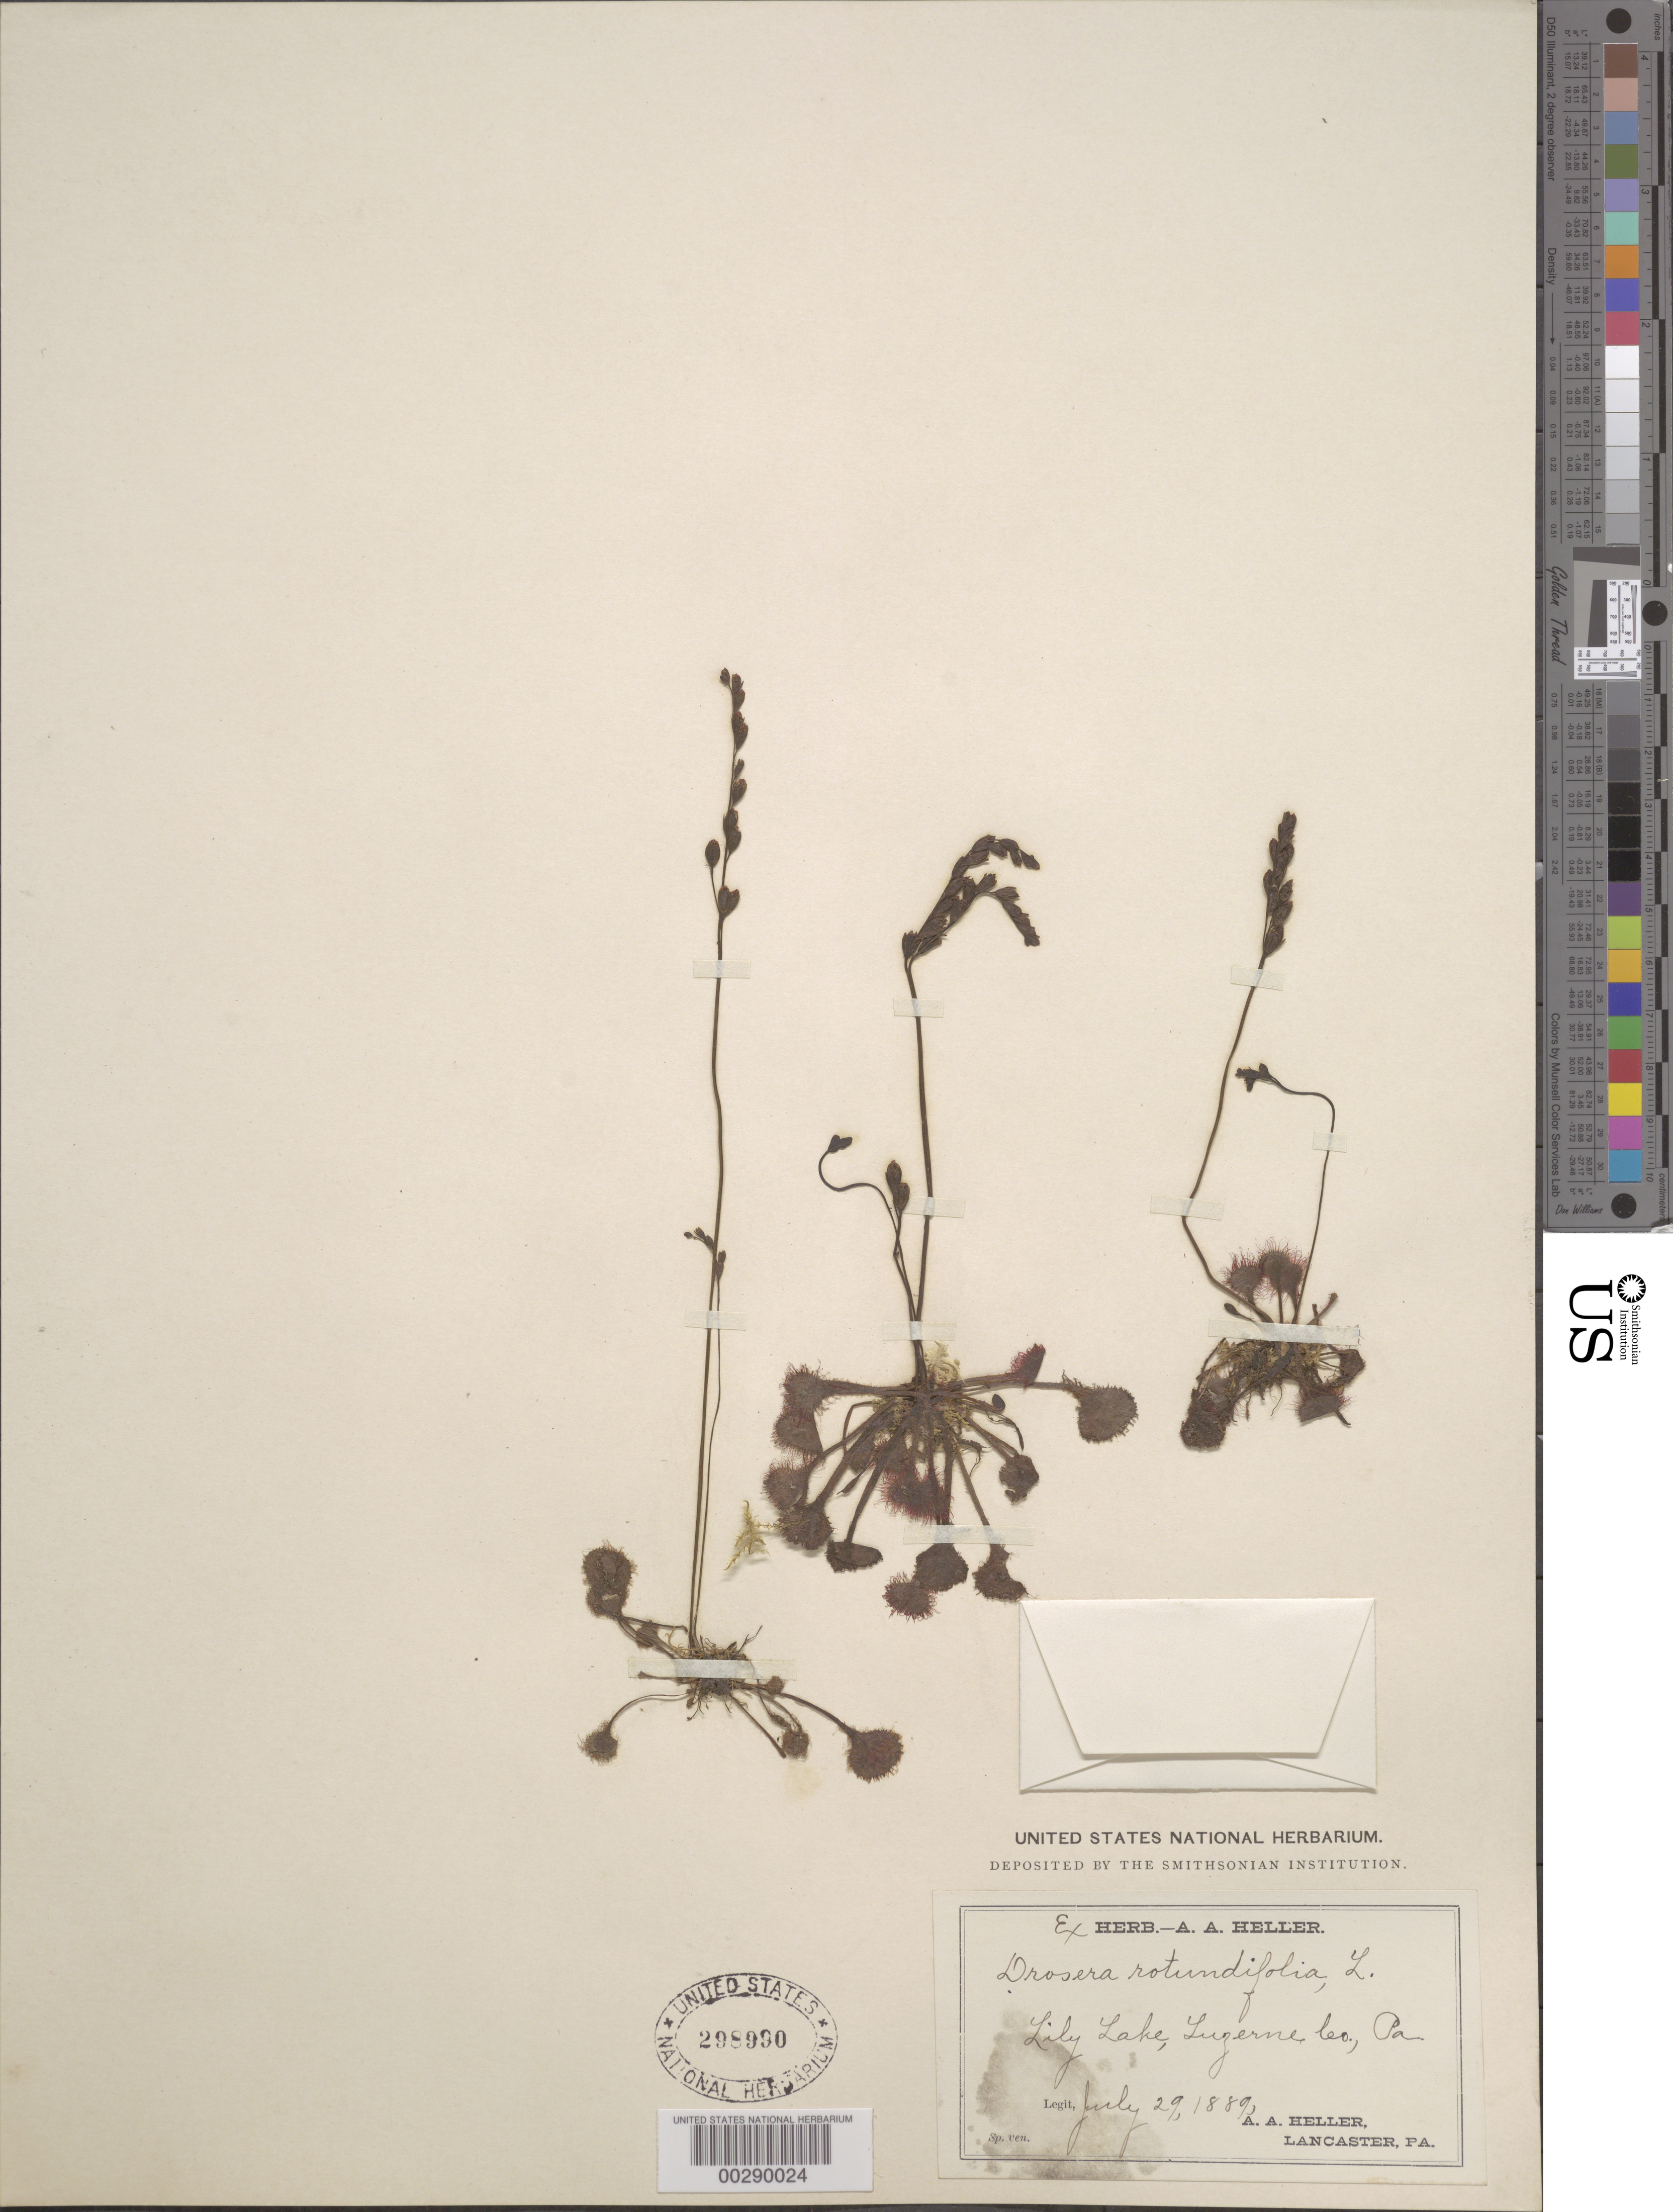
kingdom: Plantae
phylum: Tracheophyta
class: Magnoliopsida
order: Caryophyllales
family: Droseraceae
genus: Drosera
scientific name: Drosera rotundifolia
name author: L.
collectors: A. A. Heller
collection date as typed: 29 Jul 1889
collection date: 1889-07-29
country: United States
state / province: Pennsylvania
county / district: Luzerne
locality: Lily lake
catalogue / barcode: US 298990